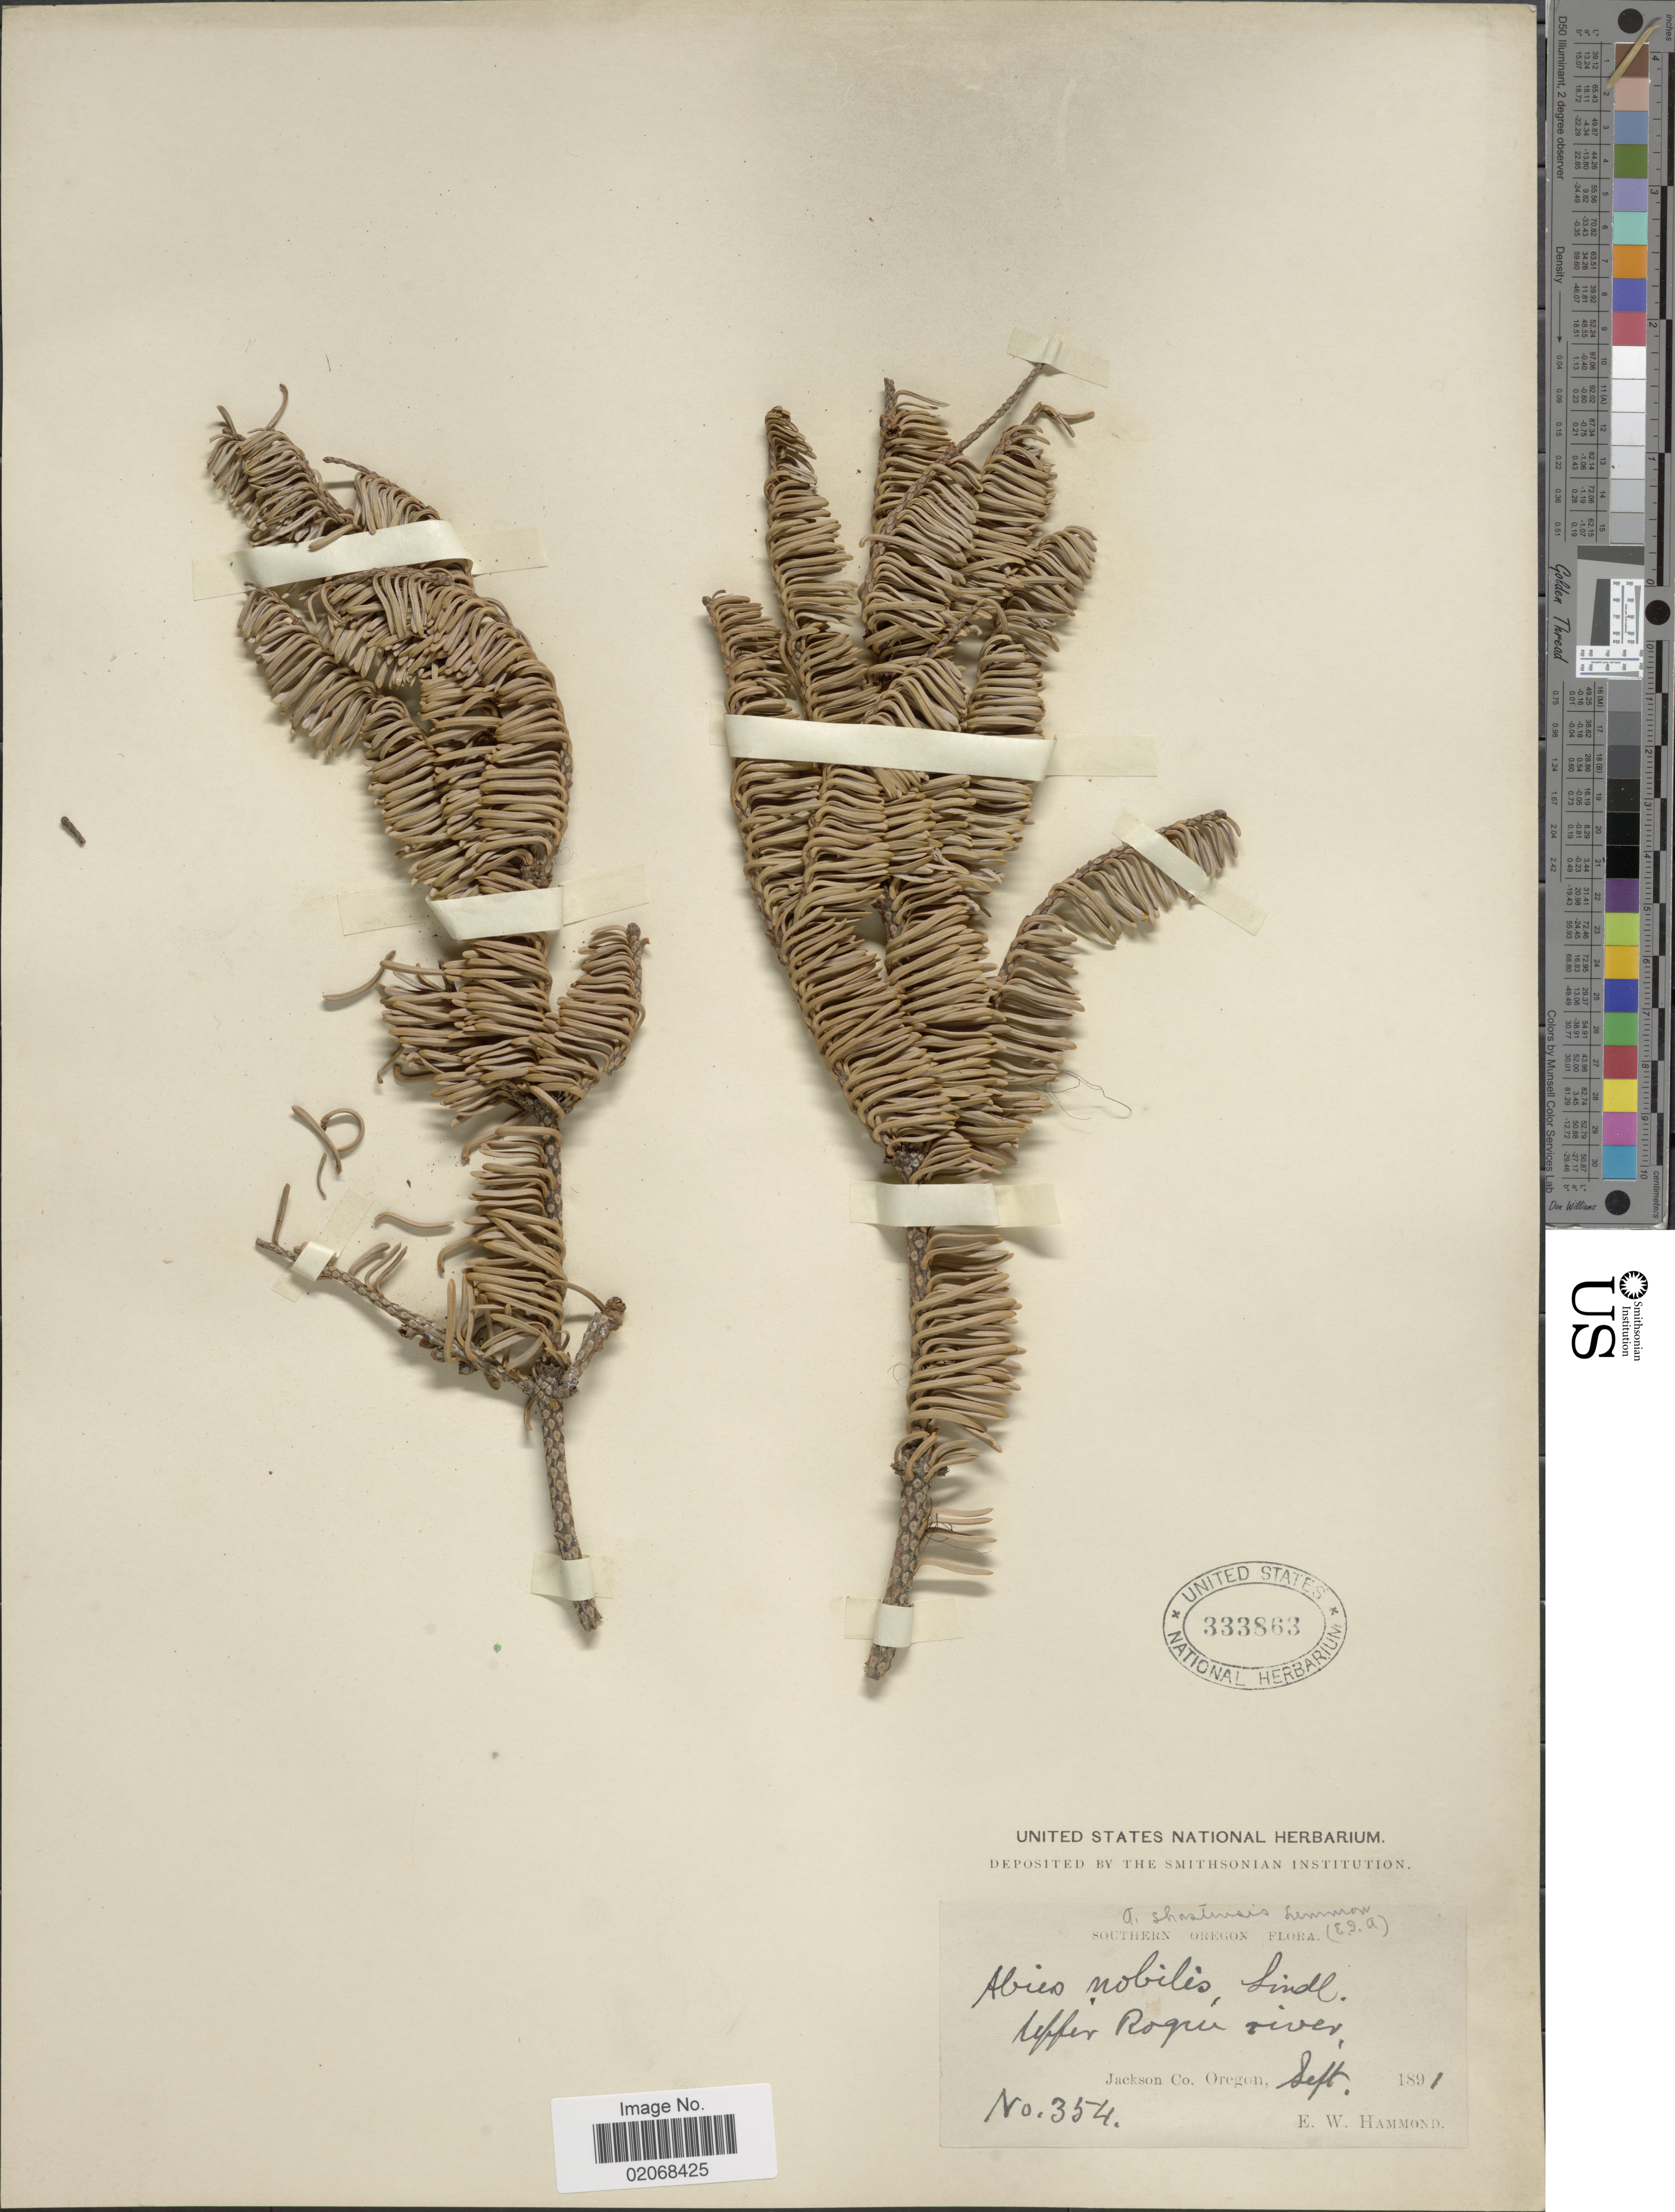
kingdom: Plantae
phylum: Tracheophyta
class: Pinopsida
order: Pinales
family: Pinaceae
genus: Abies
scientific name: Abies magnifica var. shastensis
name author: Lemmon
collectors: E. Hammond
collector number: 354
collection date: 1891-09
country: United States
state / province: Oregon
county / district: Jackson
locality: Southern oregon, Upper Roui river, jackson Co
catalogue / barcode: US 333863